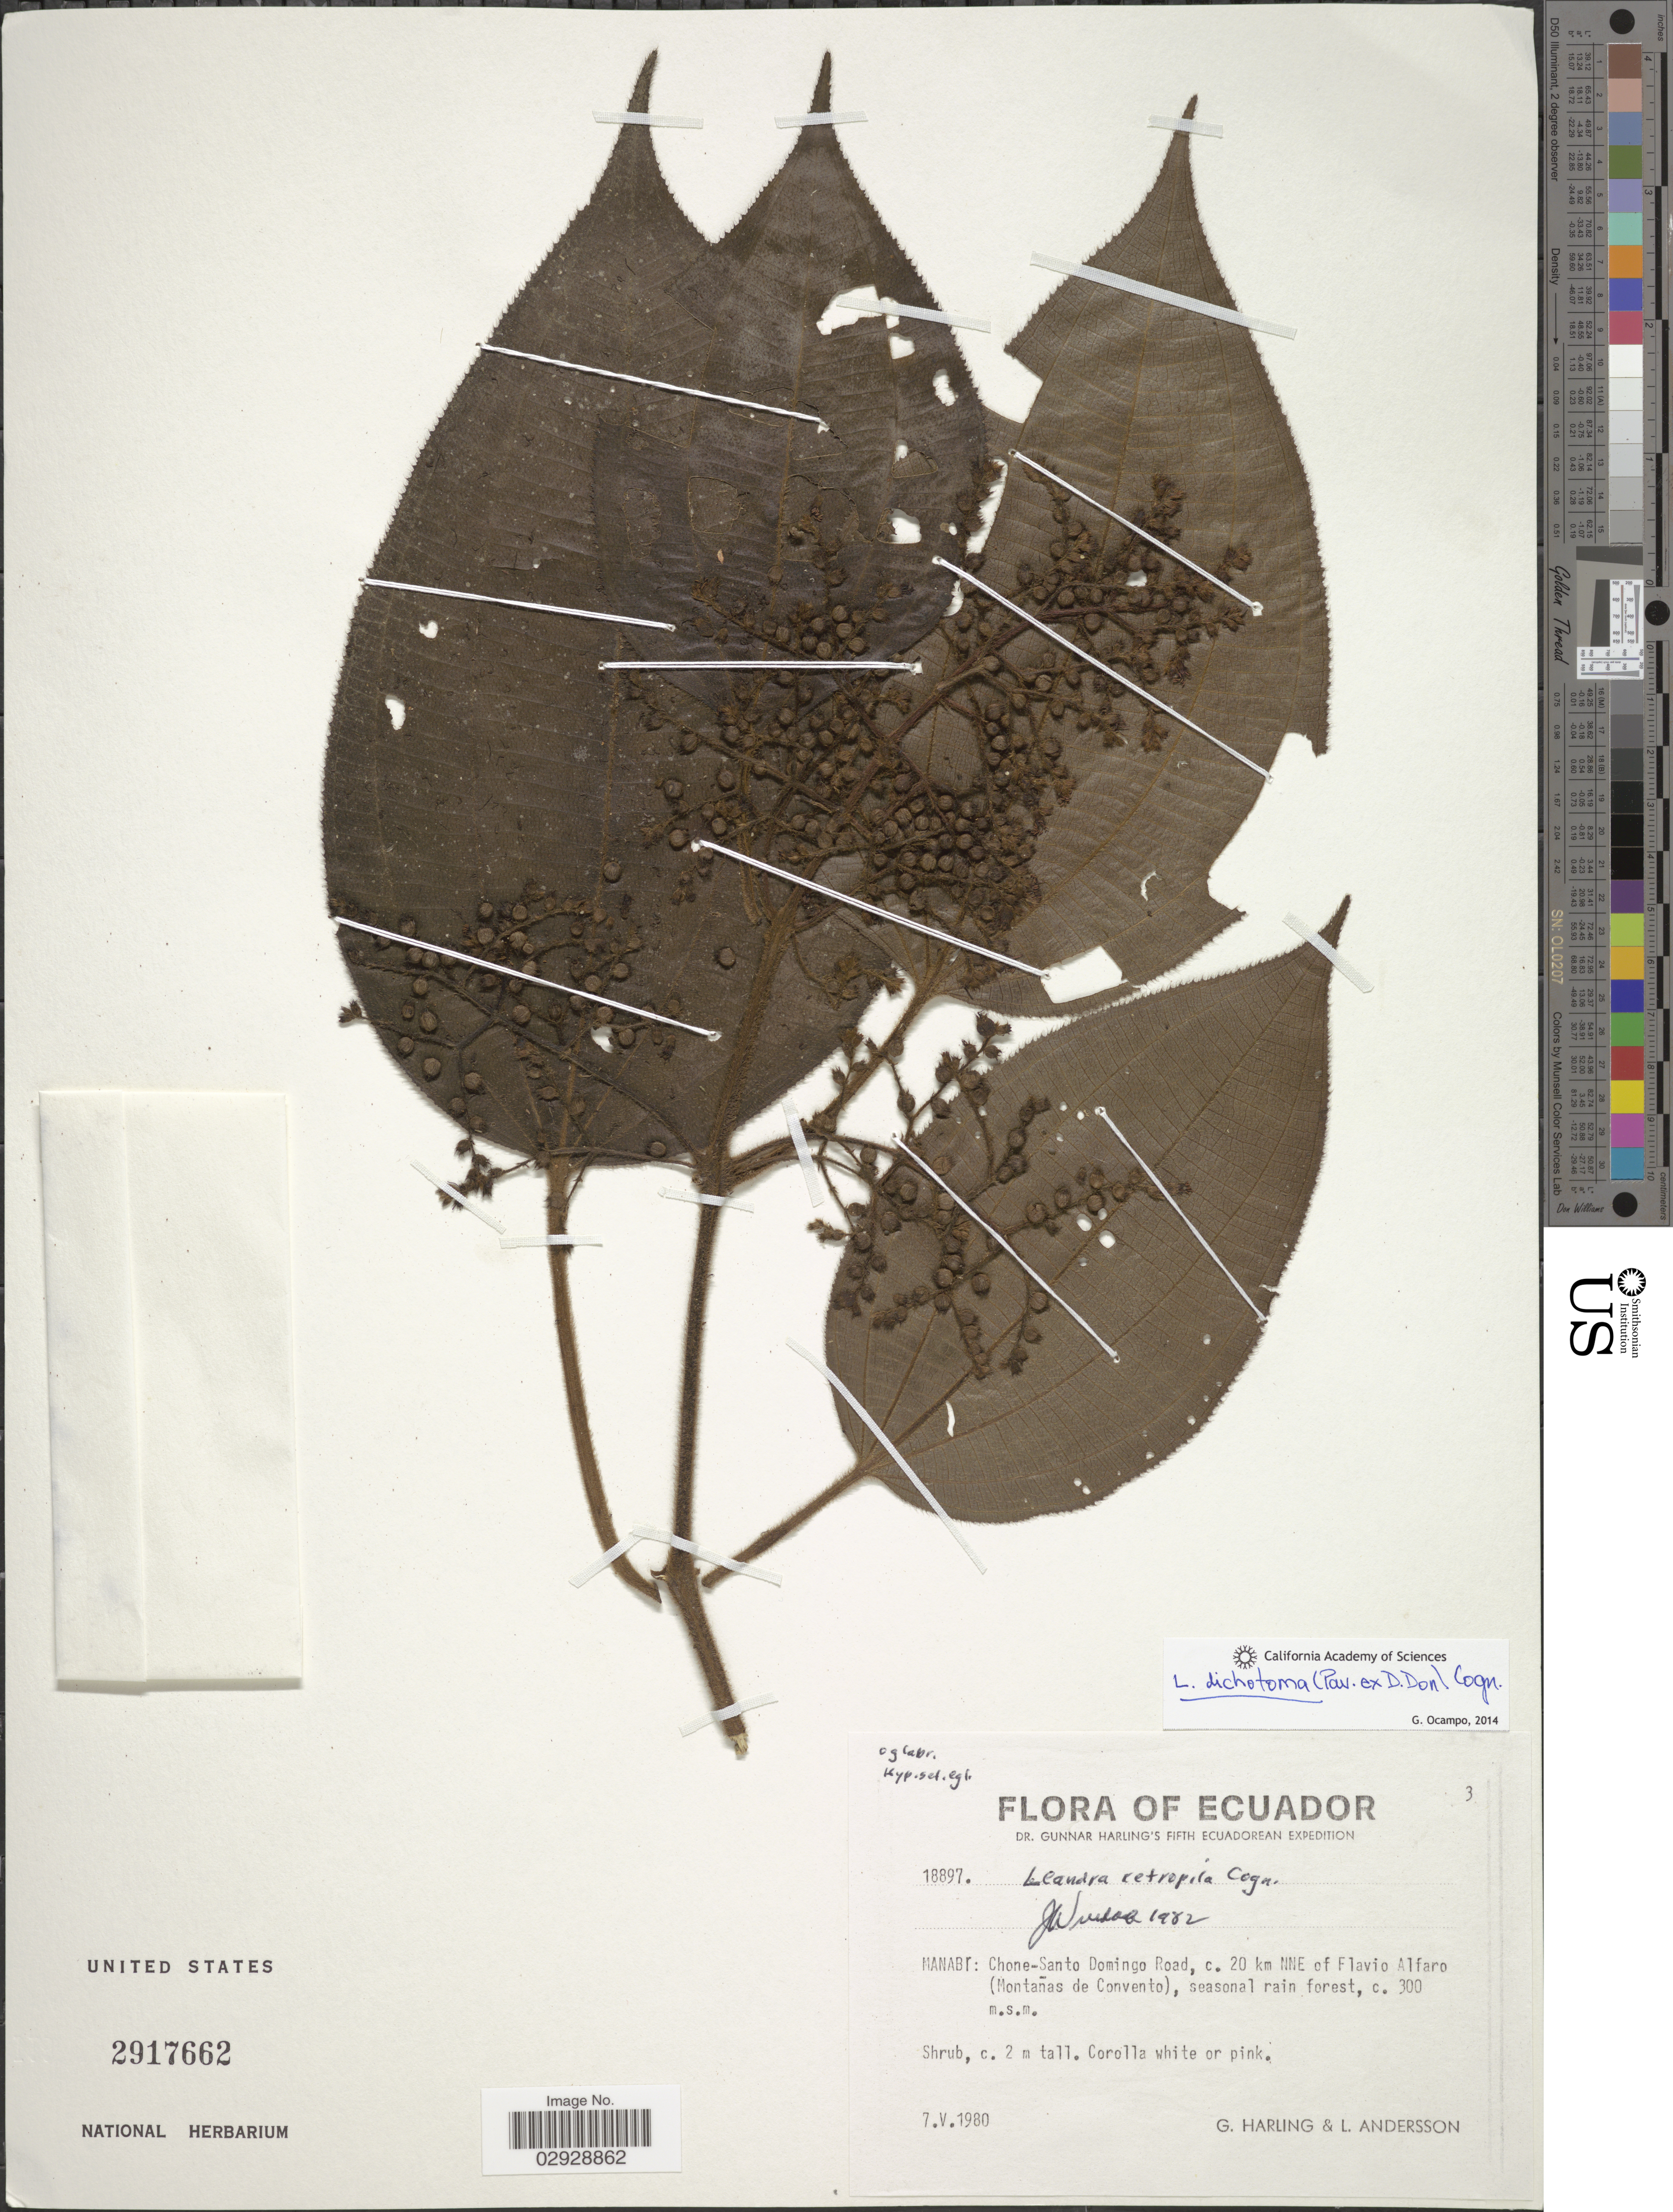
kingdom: Plantae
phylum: Tracheophyta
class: Magnoliopsida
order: Myrtales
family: Melastomataceae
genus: Leandra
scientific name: Leandra dichotoma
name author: (D. Don) Cogn.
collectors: G. Harling & L. Andersson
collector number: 18897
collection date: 1980-05-07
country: Ecuador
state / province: Manabí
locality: Chone-Santo Domingo Road, c. 20 km NNE of Flavio Alfaro (Montaña de Convento).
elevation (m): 300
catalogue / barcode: US 2917662